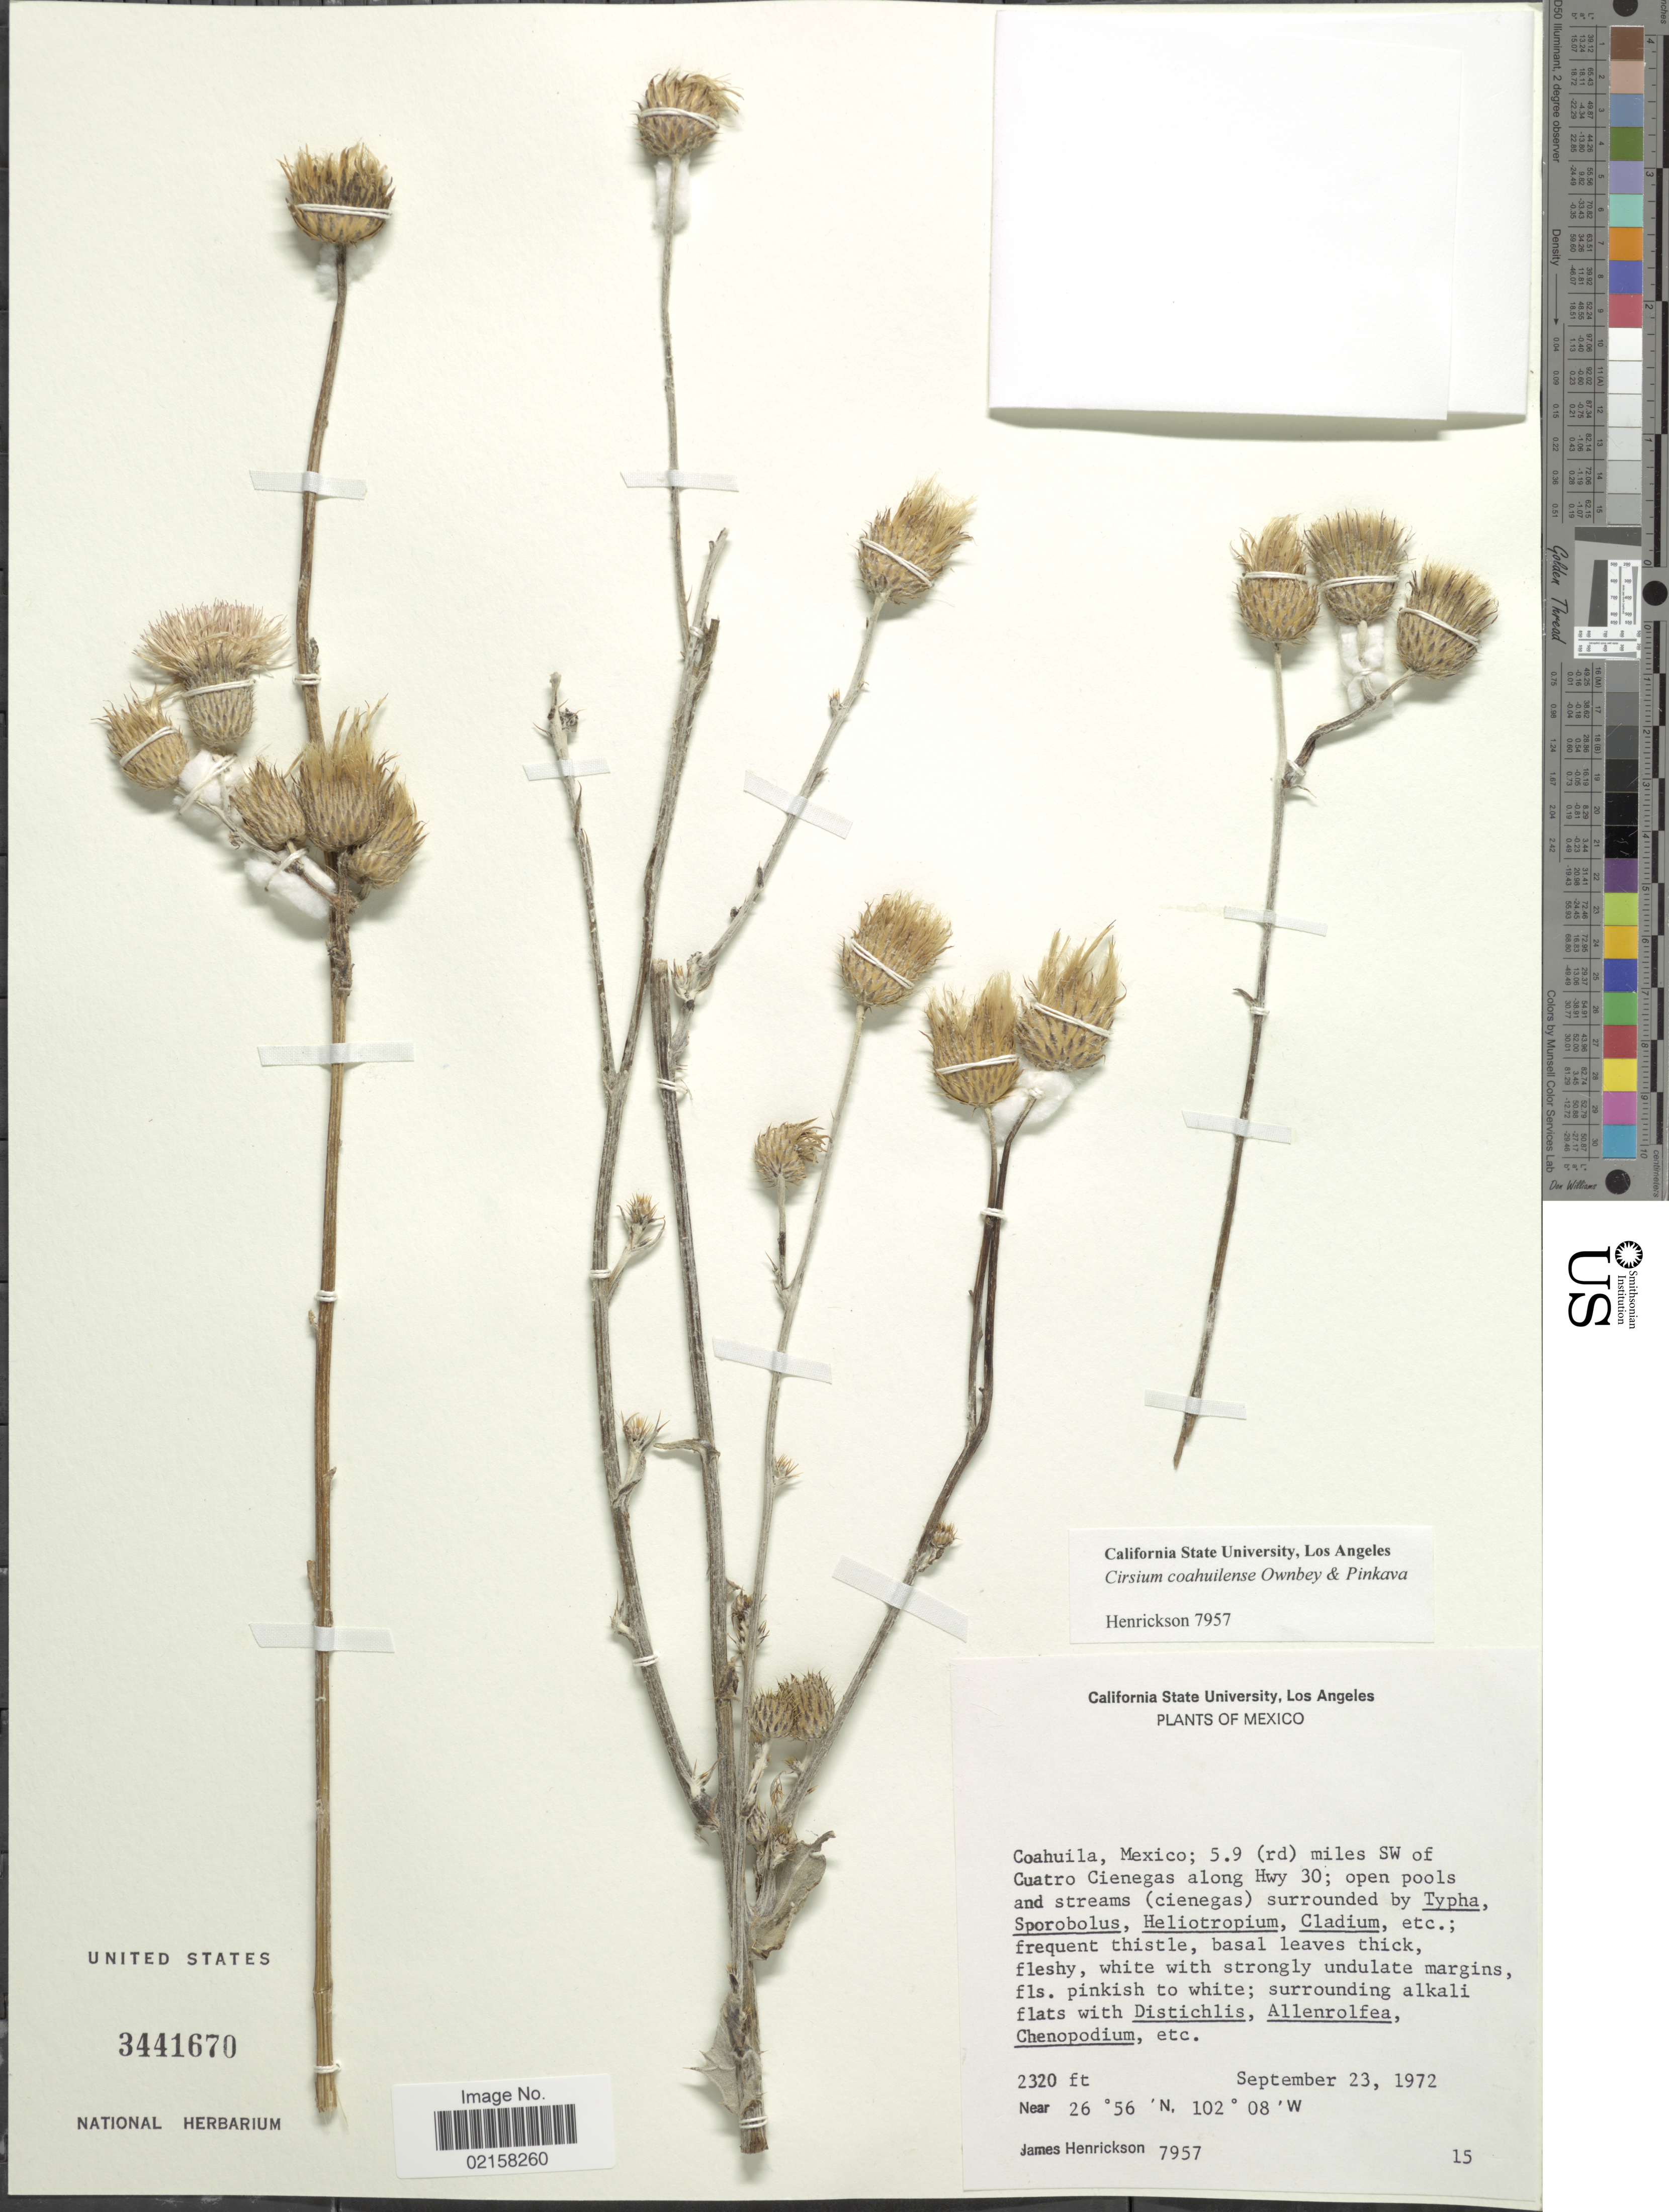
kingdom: Plantae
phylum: Tracheophyta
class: Magnoliopsida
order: Asterales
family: Asteraceae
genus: Cirsium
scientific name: Cirsium coahuilense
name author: G.B. Ownbey & Pinkava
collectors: J. Henrickson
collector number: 7957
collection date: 1972-09-23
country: Mexico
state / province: Coahuila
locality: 5.9 (rd) miles SW of Cuatro Cienegas along Hwy 30; open pools and streams.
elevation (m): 707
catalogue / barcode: US 3441670